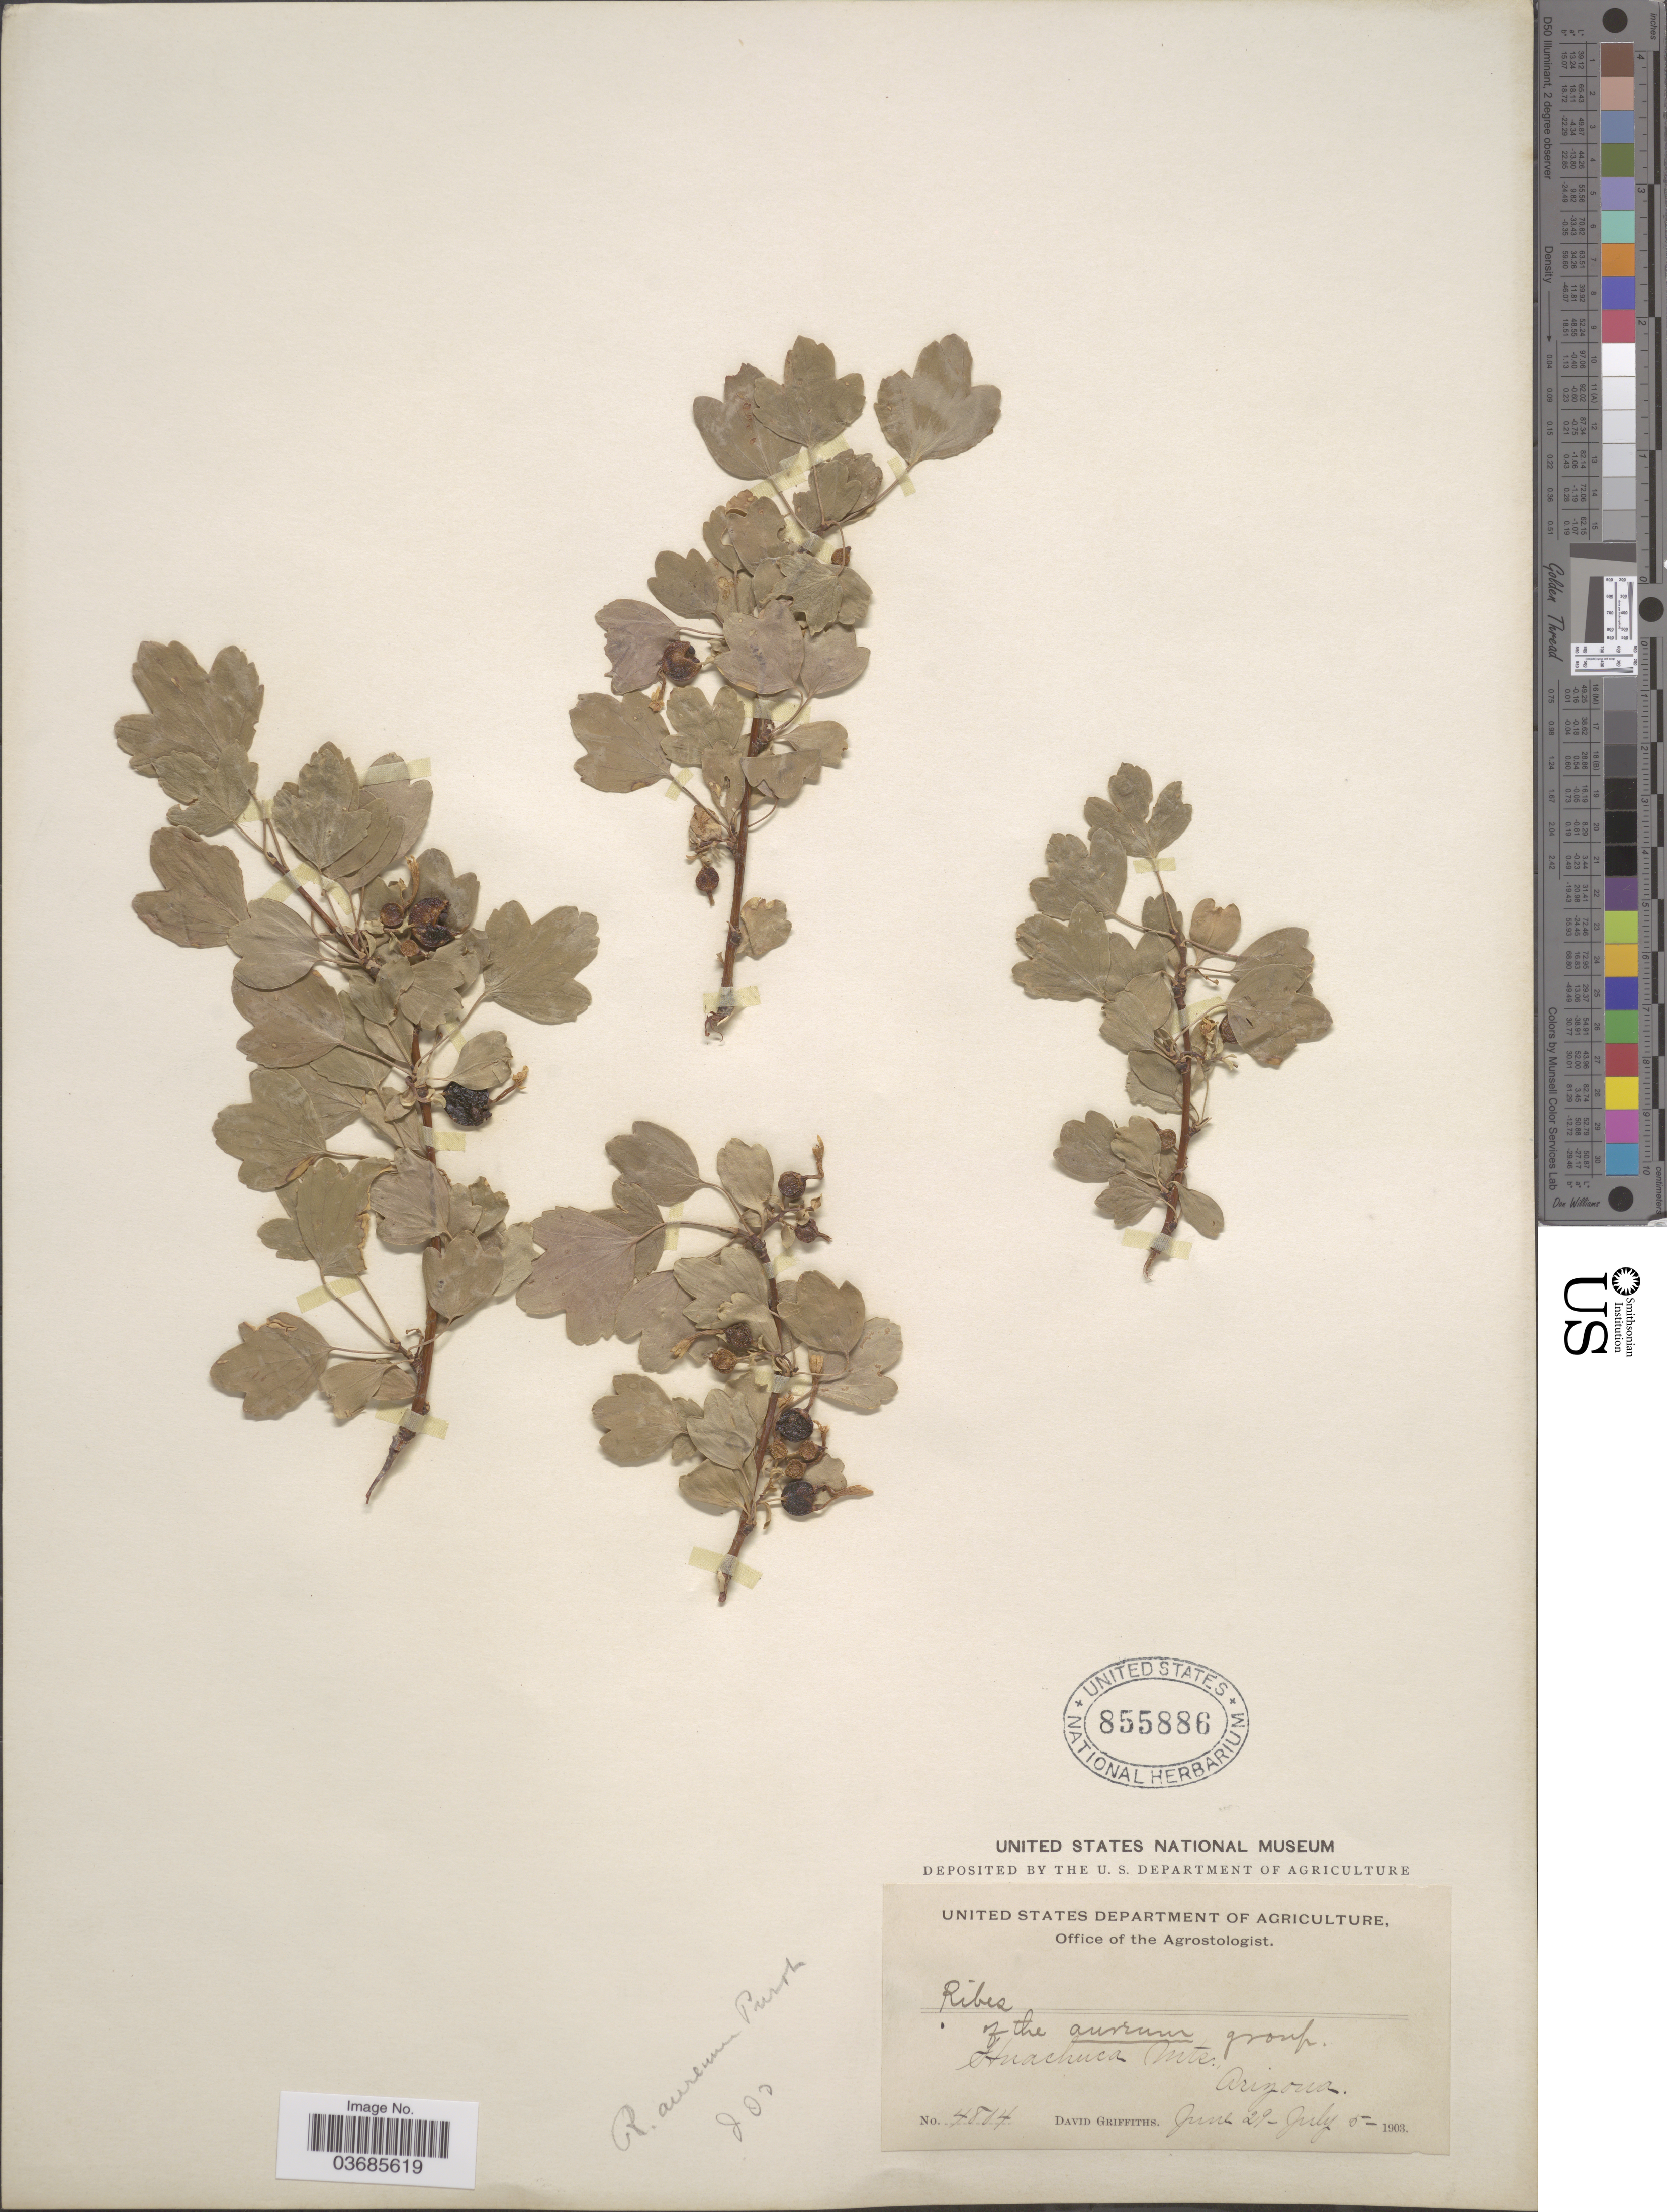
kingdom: Plantae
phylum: Tracheophyta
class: Magnoliopsida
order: Saxifragales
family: Grossulariaceae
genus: Ribes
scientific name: Ribes aureum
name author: Pursh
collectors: D. Griffiths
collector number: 4804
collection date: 1903-06-29/1903-07-05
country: United States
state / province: Arizona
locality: Huachuca Mts.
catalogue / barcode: US 855886